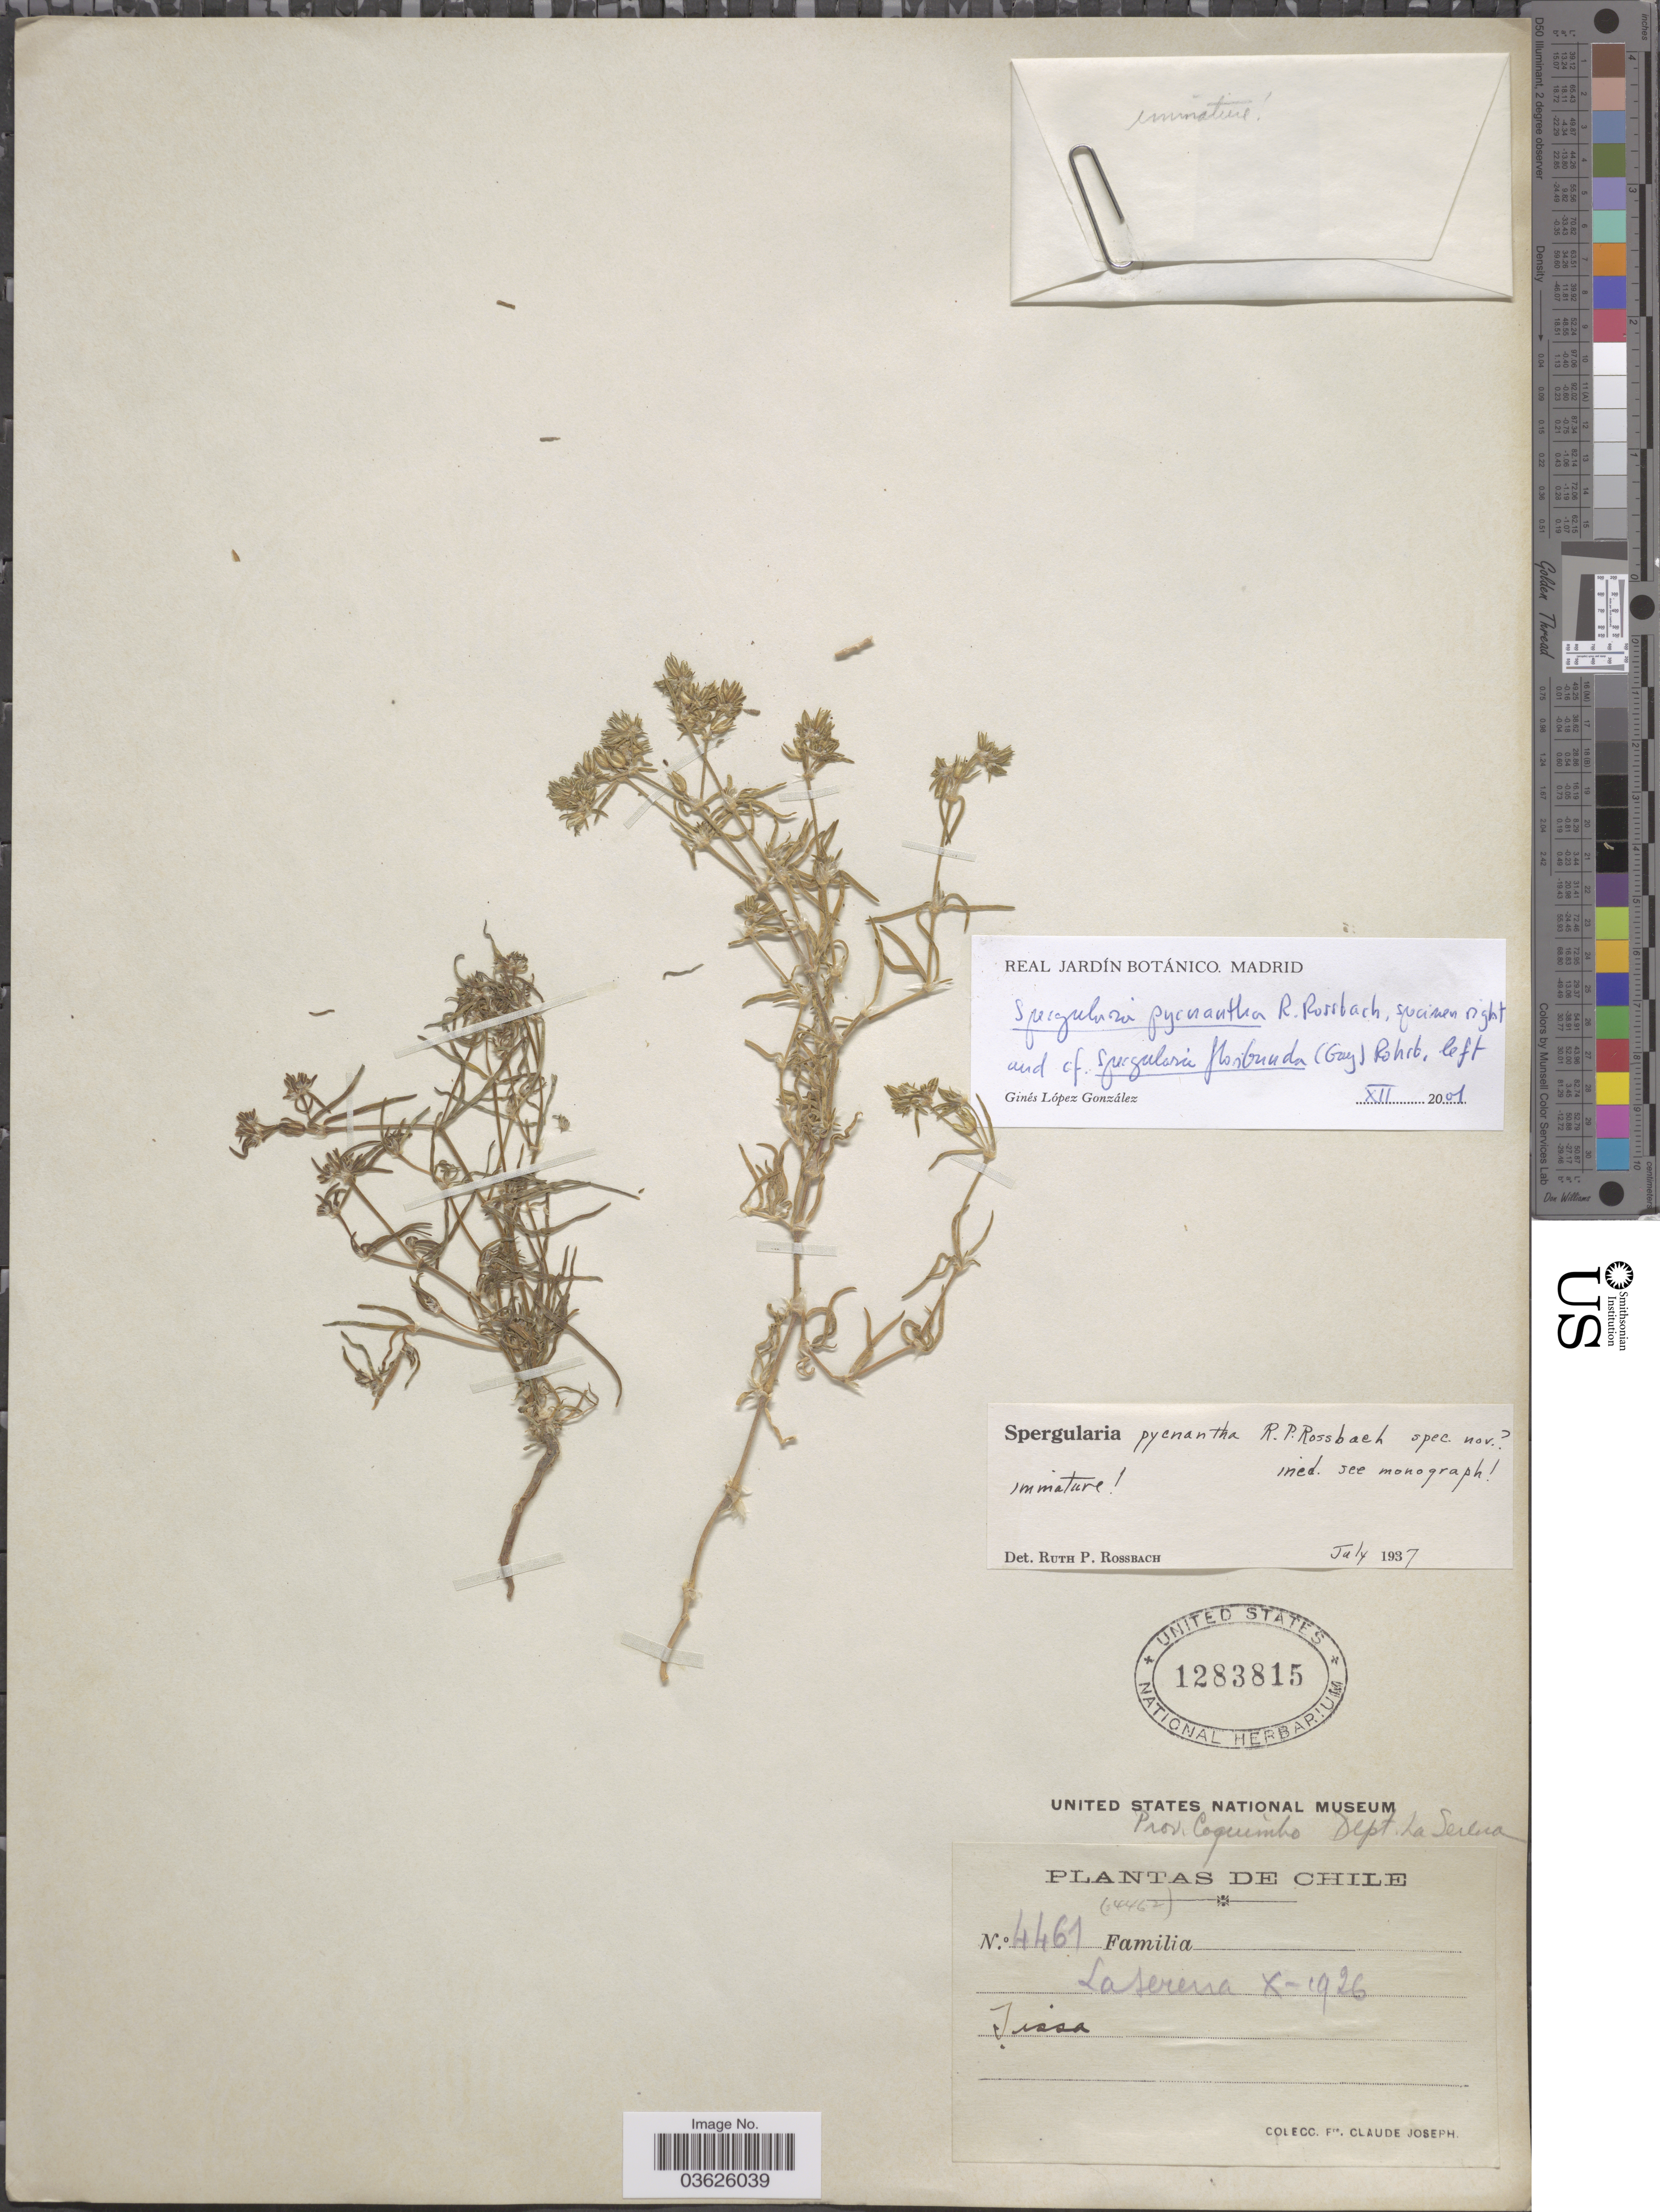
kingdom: Plantae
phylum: Tracheophyta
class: Magnoliopsida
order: Caryophyllales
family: Caryophyllaceae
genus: Spergularia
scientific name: Spergularia pycnantha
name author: Rossbach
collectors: Bro. Claude-Joseph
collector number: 4461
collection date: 1926-10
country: Chile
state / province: Coquimbo (IV)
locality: Prov. Coquimbo. Dept. La Serena. La Serena.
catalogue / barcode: US 1283815